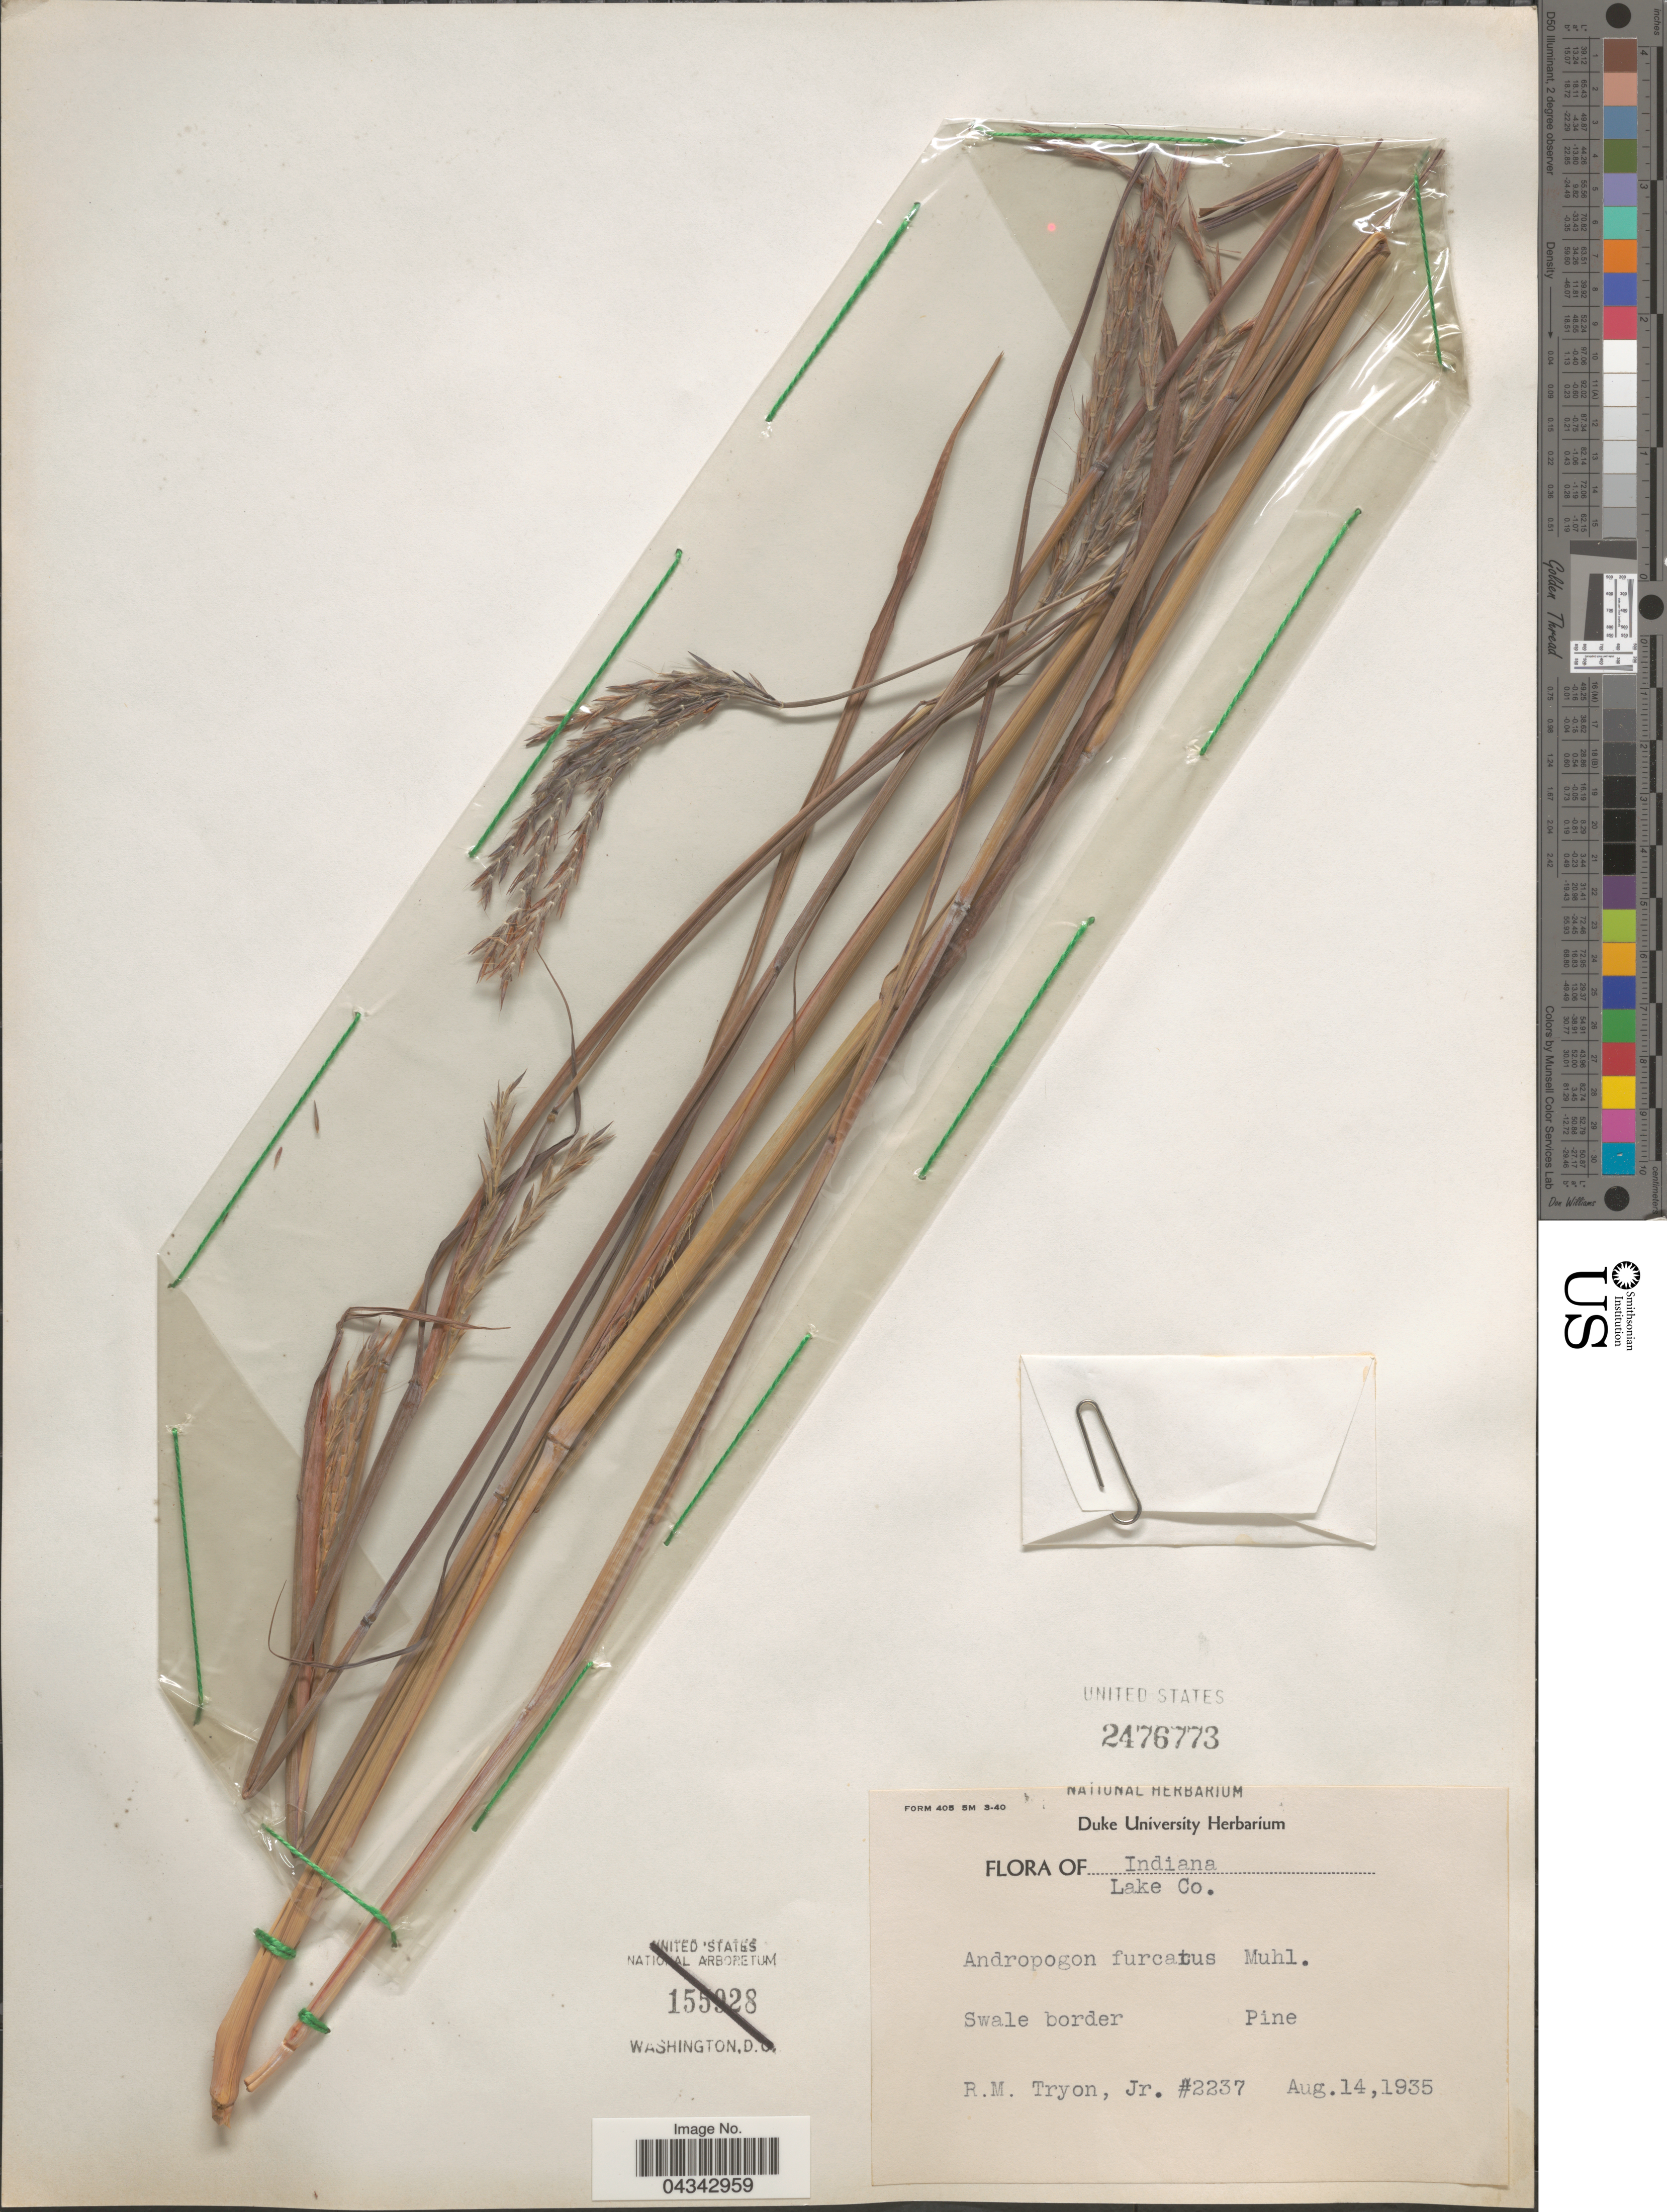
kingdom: Plantae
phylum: Tracheophyta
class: Liliopsida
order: Poales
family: Poaceae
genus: Andropogon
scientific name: Andropogon gerardii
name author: Vitman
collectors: R. Tryon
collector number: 2237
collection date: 1935-08-14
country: United States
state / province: Indiana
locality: Lake Co. Swale border Pine.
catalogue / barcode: US 2476773